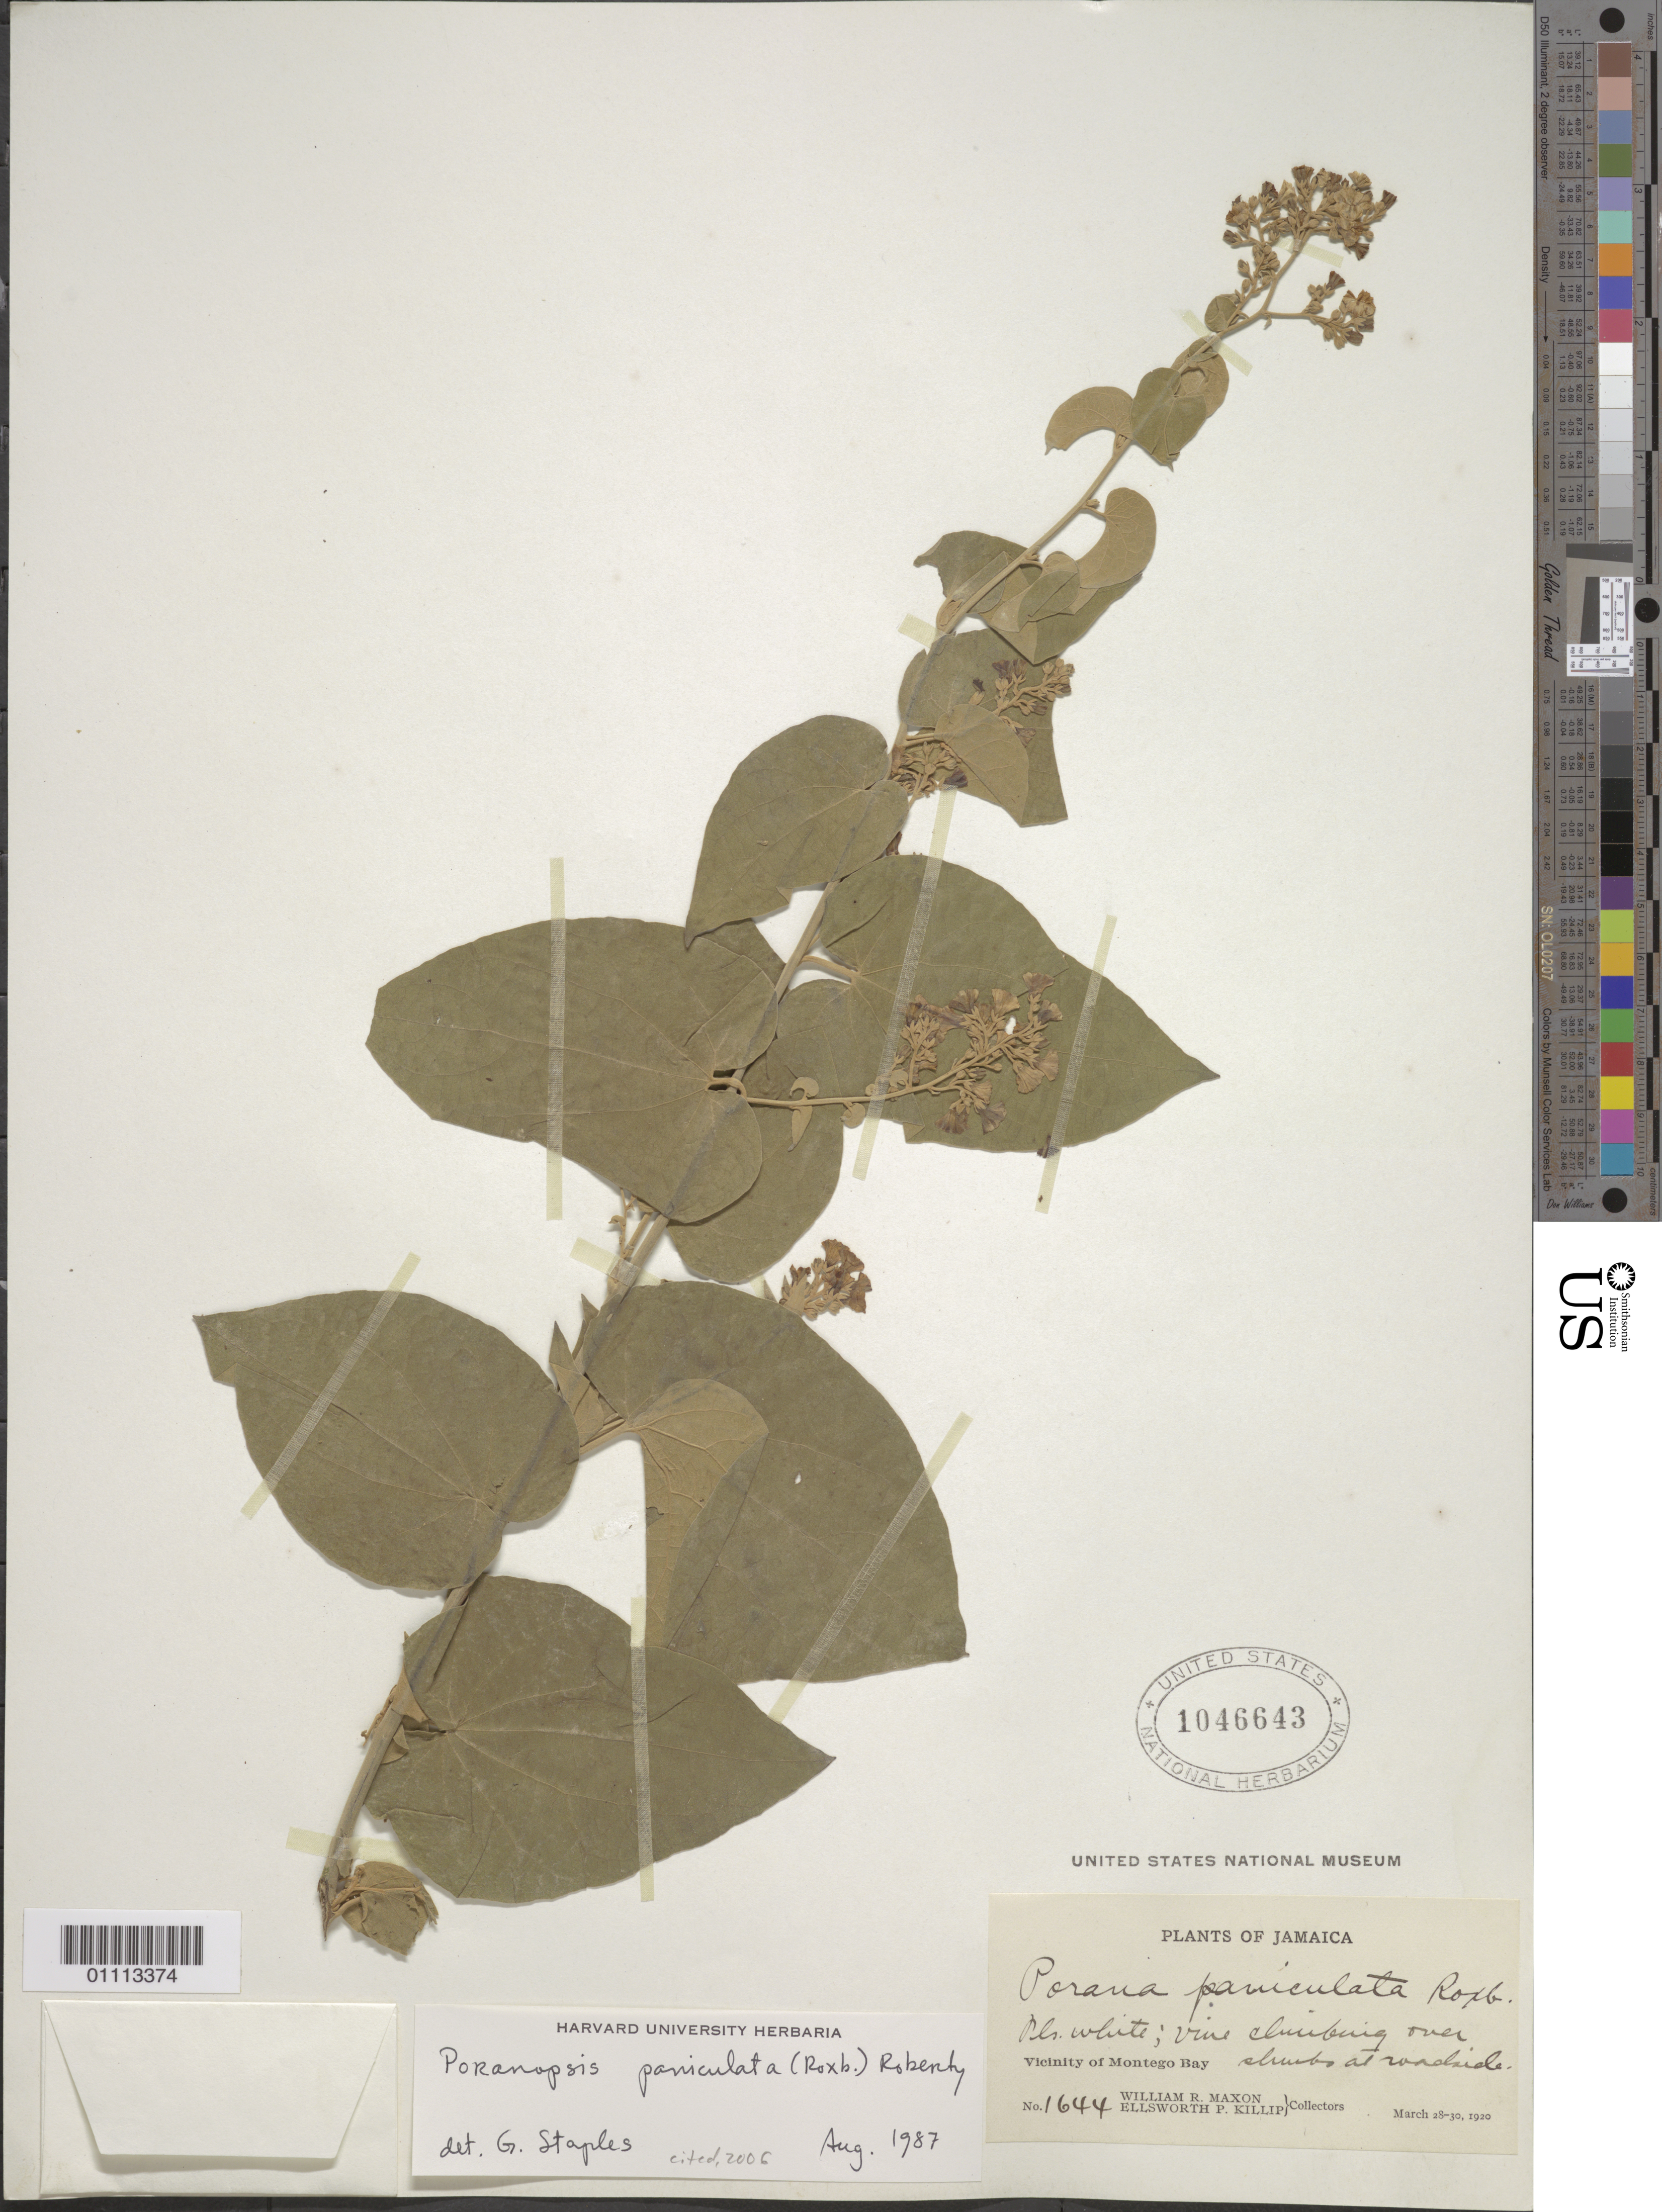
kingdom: Plantae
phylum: Tracheophyta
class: Magnoliopsida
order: Solanales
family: Convolvulaceae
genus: Poranopsis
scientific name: Poranopsis paniculata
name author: (Roxb.) Roberty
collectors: W. R. Maxon & E. P. Killip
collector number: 1644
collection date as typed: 28 Mar 1920 to 30 Mar 1920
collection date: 1920-03-28/1920-03-30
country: Jamaica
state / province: Saint James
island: Jamaica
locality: Vicinity of Montego Bay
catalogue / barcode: US 1046643